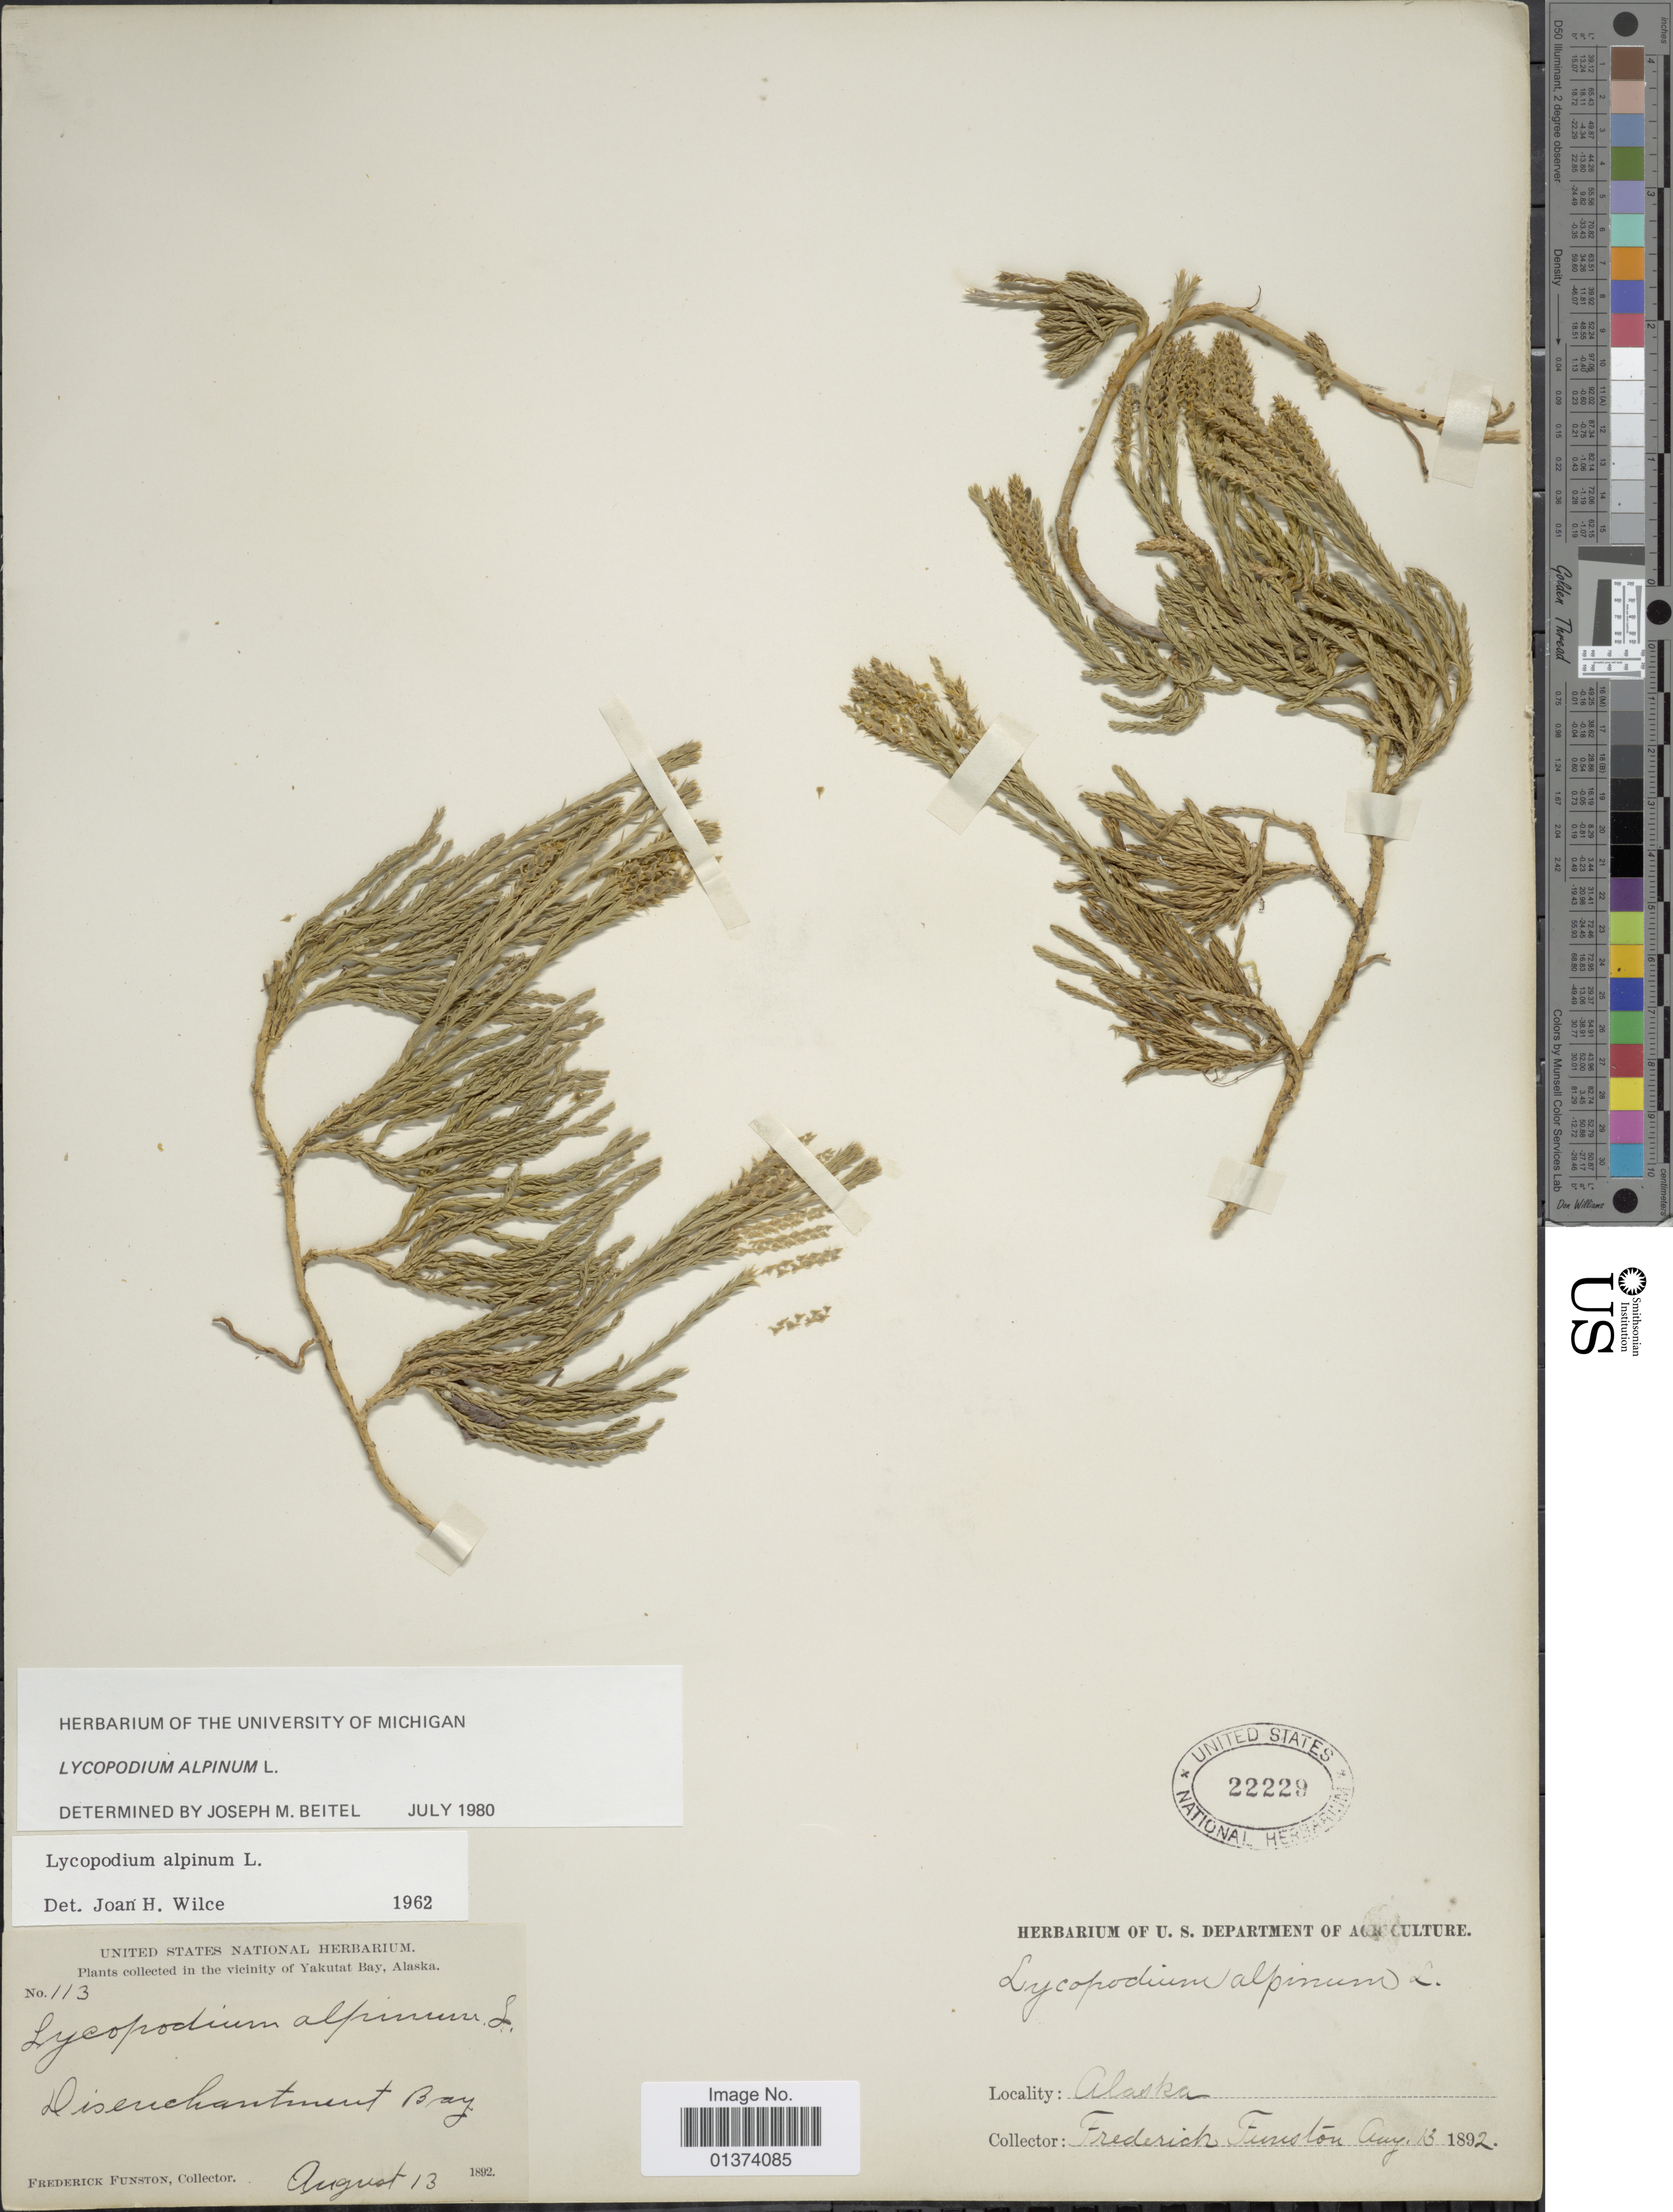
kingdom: Plantae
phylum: Tracheophyta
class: Lycopodiopsida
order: Lycopodiales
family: Lycopodiaceae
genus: Diphasiastrum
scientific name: Diphasiastrum alpinum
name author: (L.) Holub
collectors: F. Funston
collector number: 113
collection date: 1892-08-13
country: United States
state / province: Alaska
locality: Vicinity of Yakutat Bay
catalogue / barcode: US 22229